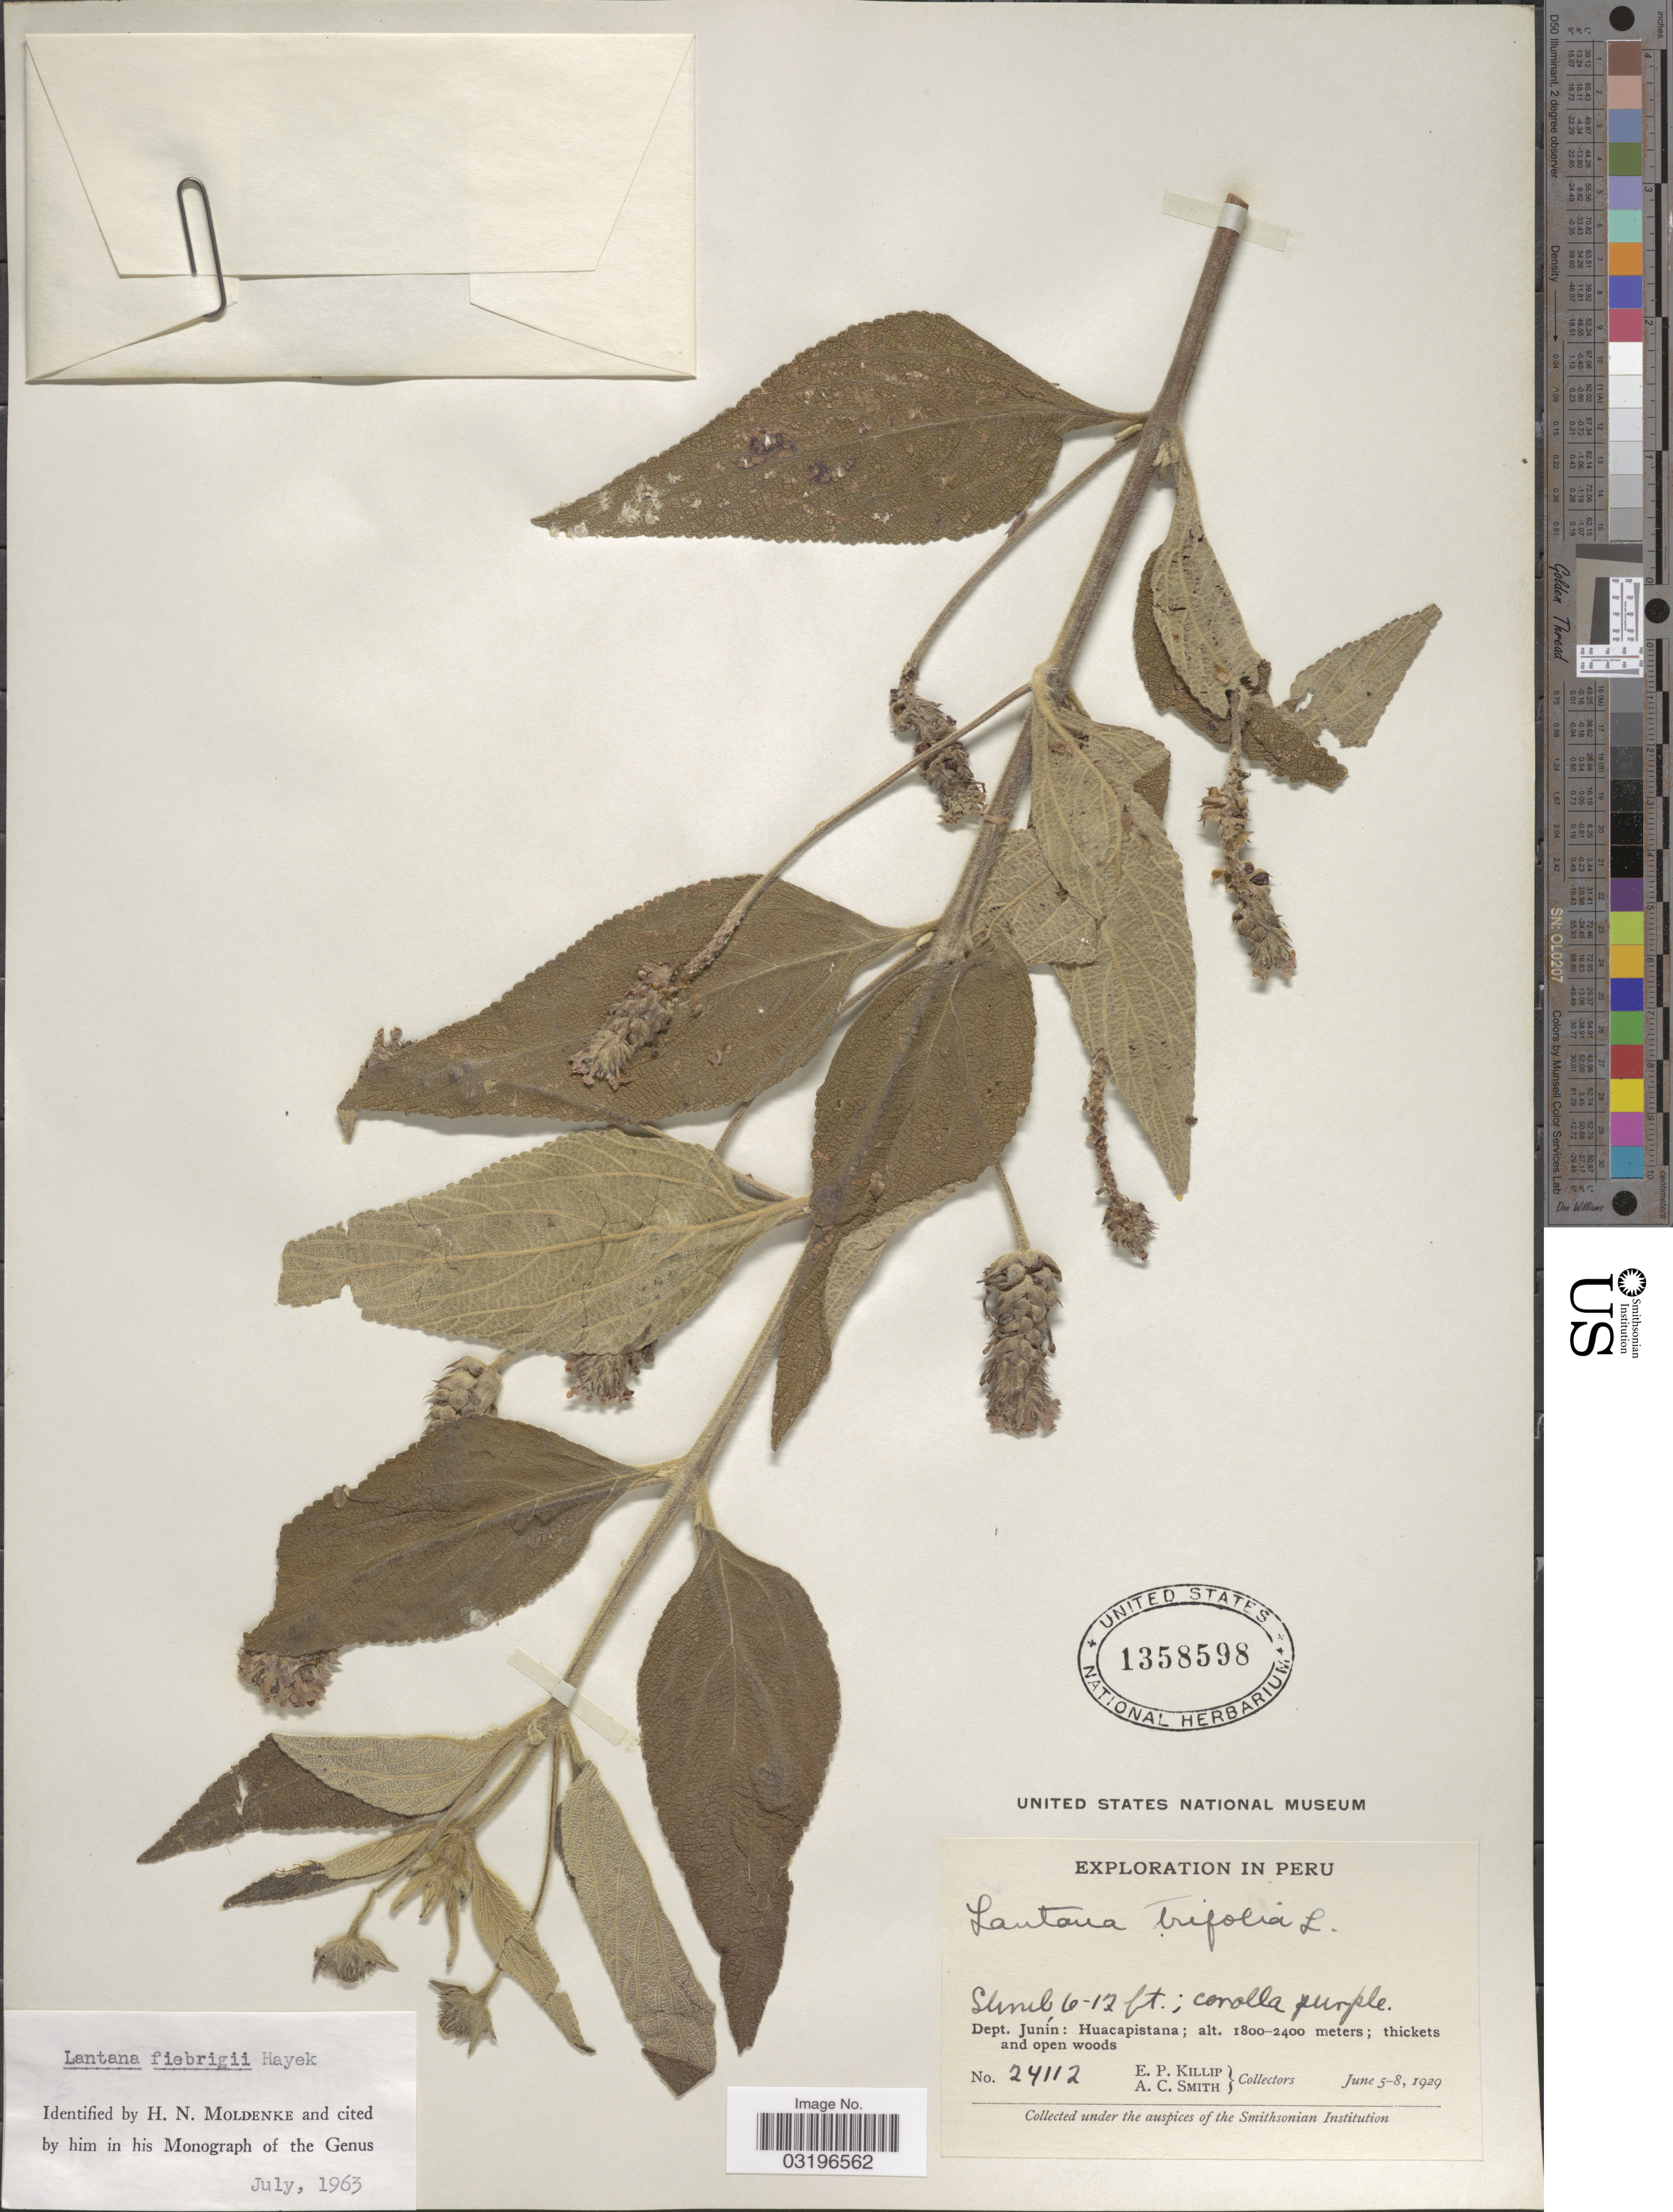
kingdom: Plantae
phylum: Tracheophyta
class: Magnoliopsida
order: Lamiales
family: Verbenaceae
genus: Lantana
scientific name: Lantana fiebrigii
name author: Hayek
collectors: E. P. Killip & A. C. Smith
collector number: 24112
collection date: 1929-06-05/1929-06-08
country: Peru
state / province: Junín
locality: Dept. Junín: Huacapistana.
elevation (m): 1800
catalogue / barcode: US 1358598